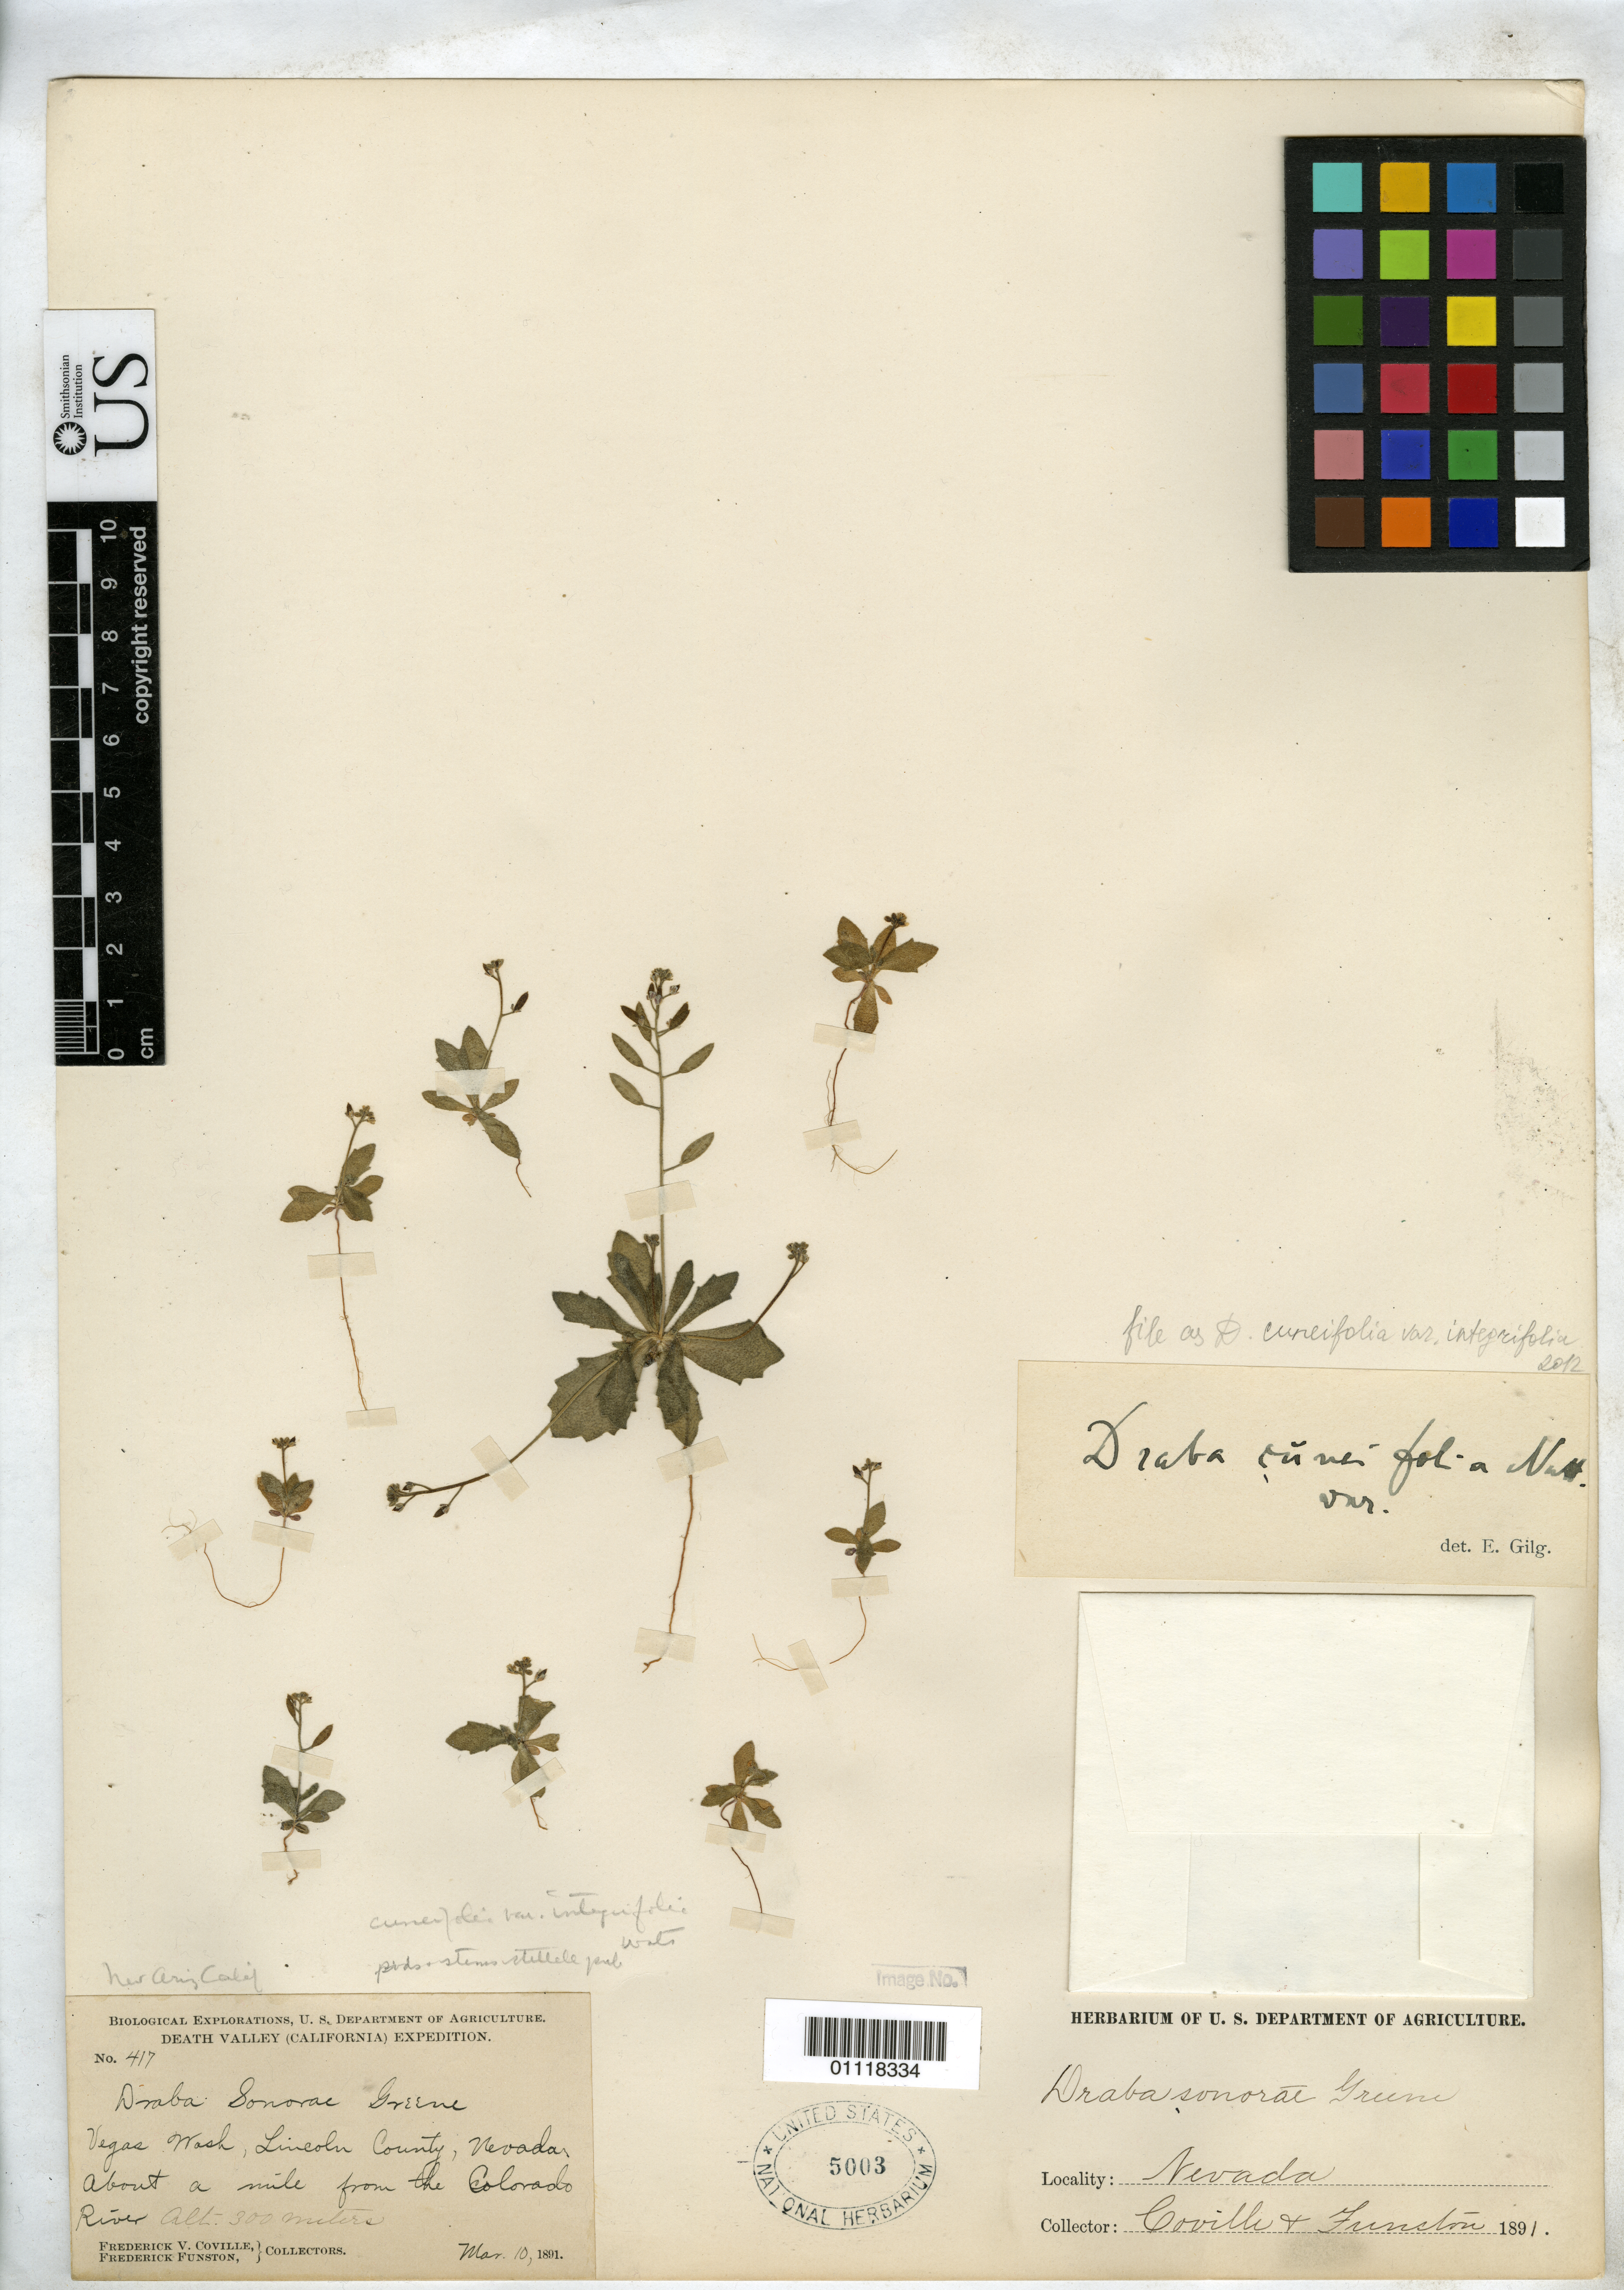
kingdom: Plantae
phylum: Tracheophyta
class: Magnoliopsida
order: Brassicales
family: Brassicaceae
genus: Draba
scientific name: Draba cuneifolia var. integrifolia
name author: S. Watson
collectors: F. V. Coville & F. Funston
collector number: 417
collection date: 1891-03-10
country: United States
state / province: Nevada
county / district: Lincoln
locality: Vegas Wash, about a mile from the Colorado River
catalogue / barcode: US 5003